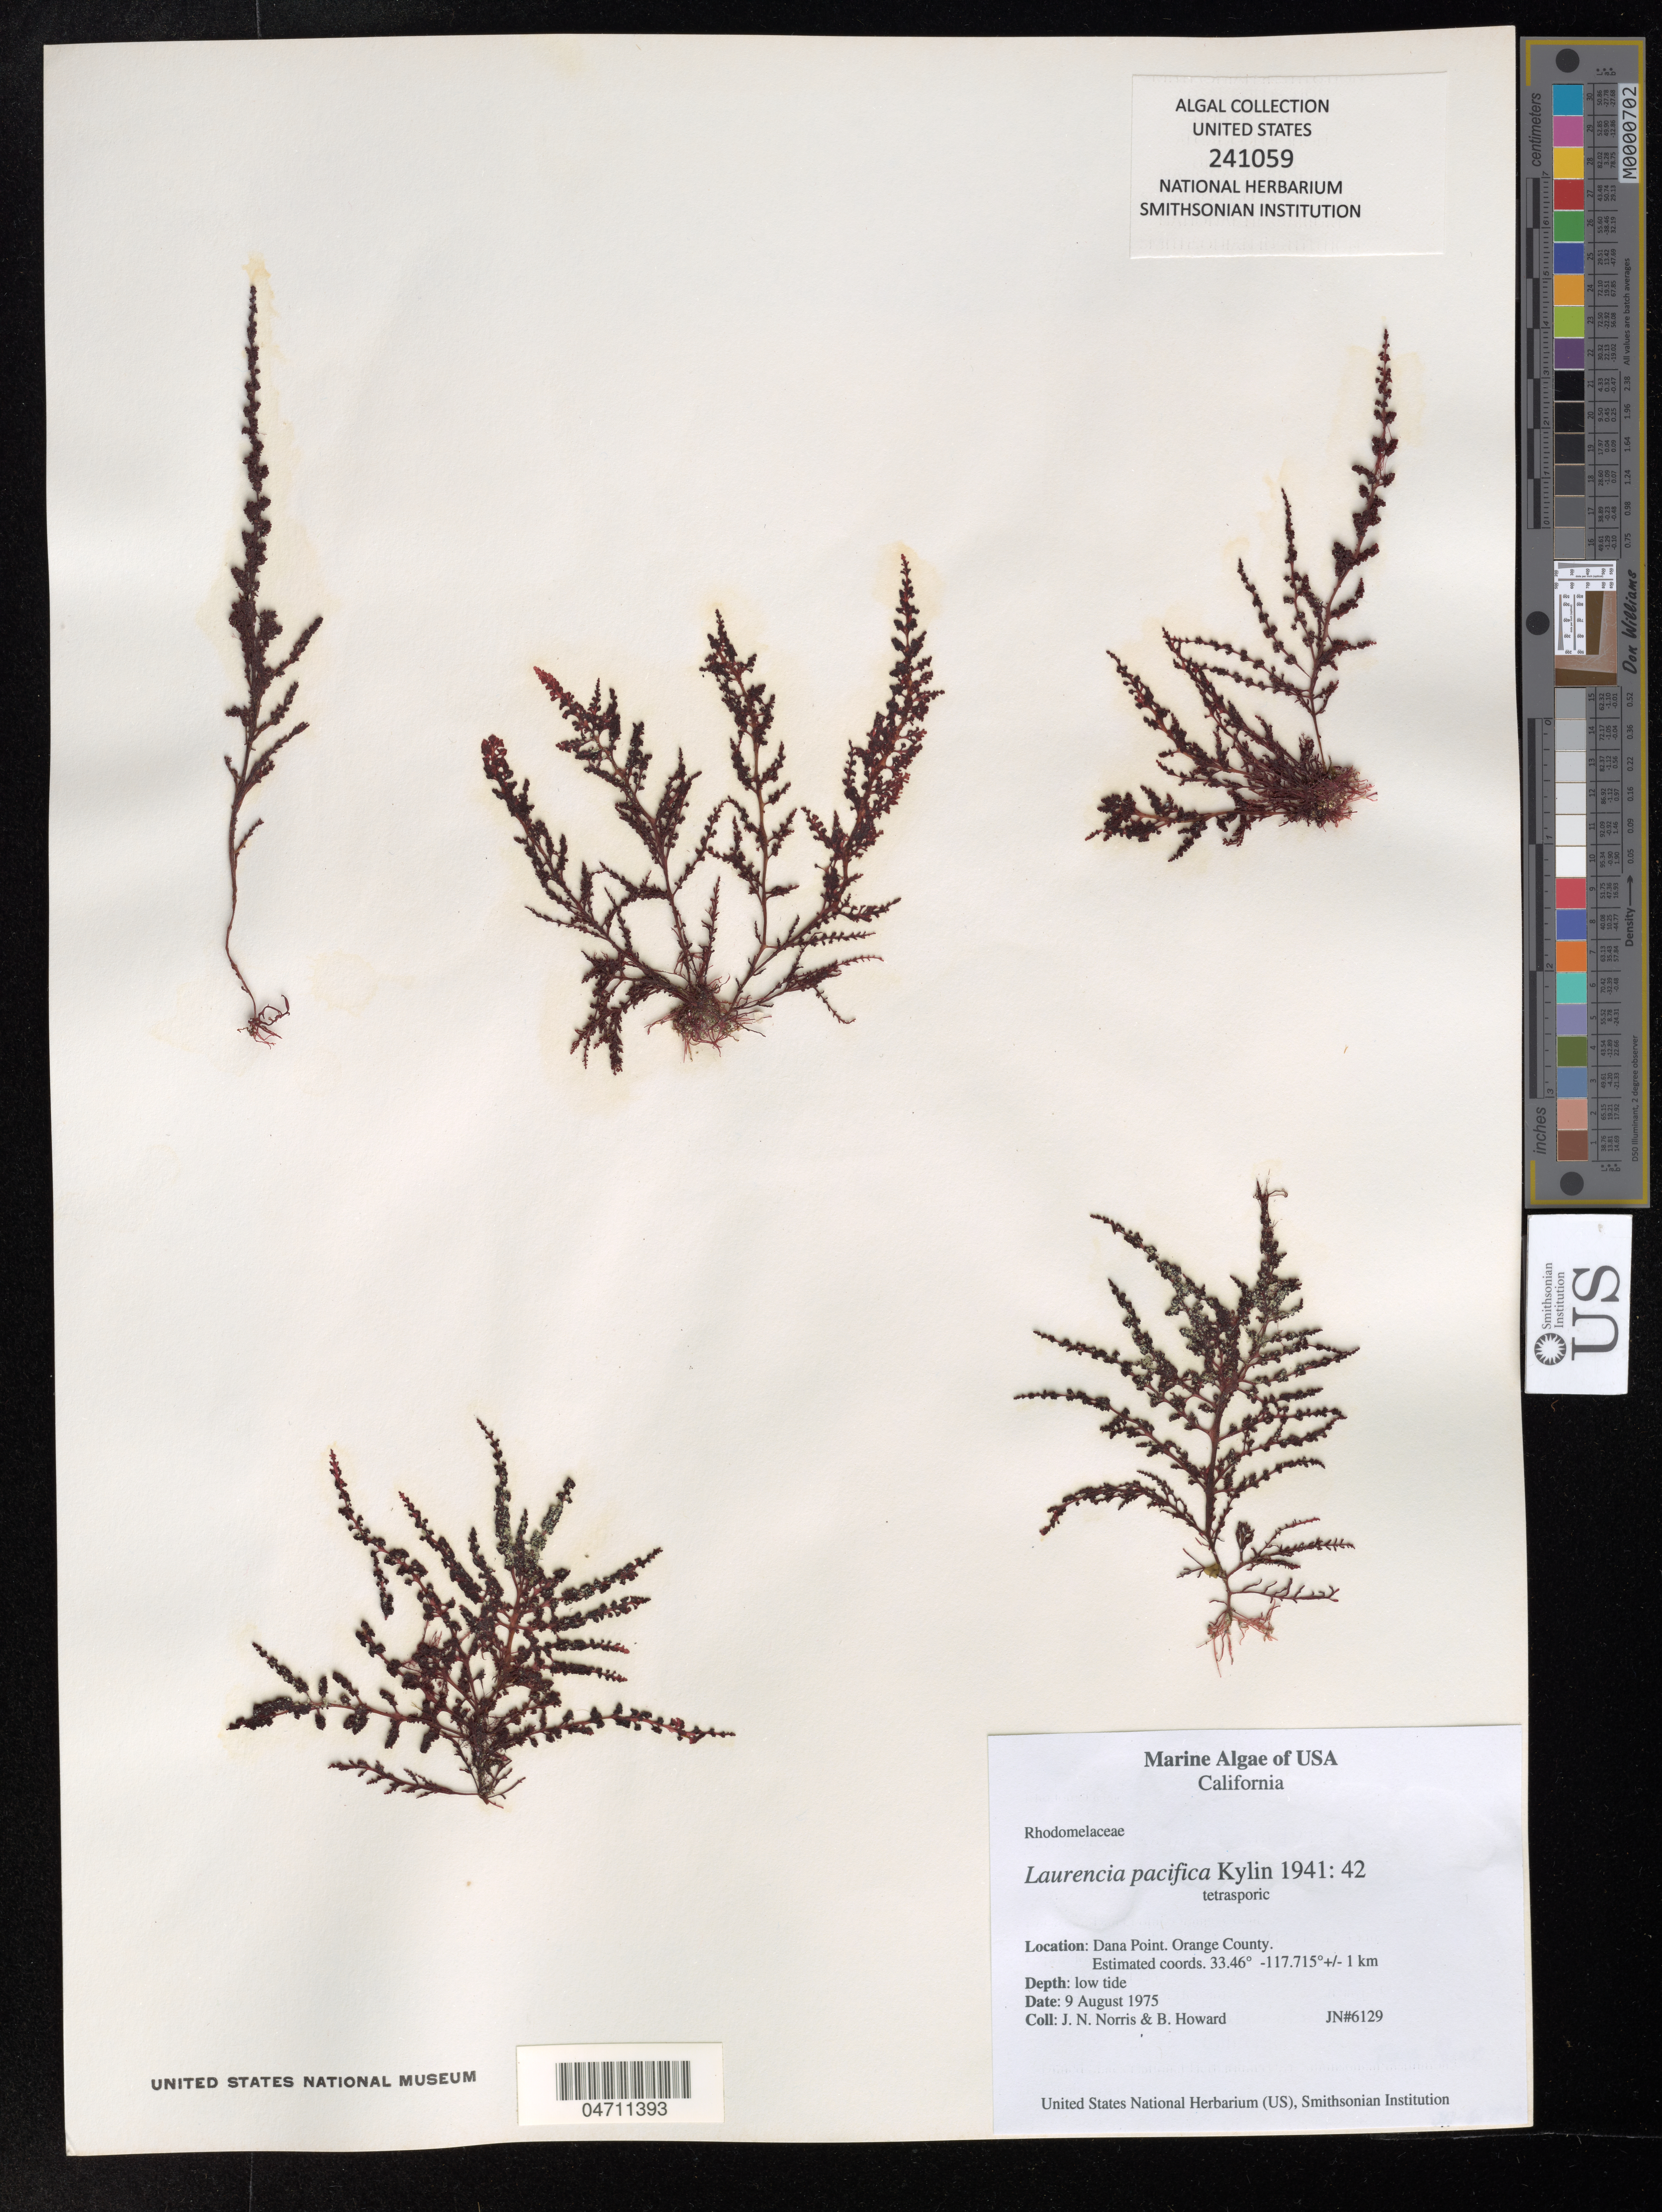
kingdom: Plantae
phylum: Rhodophyta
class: Florideophyceae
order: Ceramiales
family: Rhodomelaceae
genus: Laurencia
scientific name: Laurencia pacifica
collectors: J. Norris & B. Howard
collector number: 6129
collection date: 1975-08-09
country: United States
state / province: California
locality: Dana Point. Orange County.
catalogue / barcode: US 241059